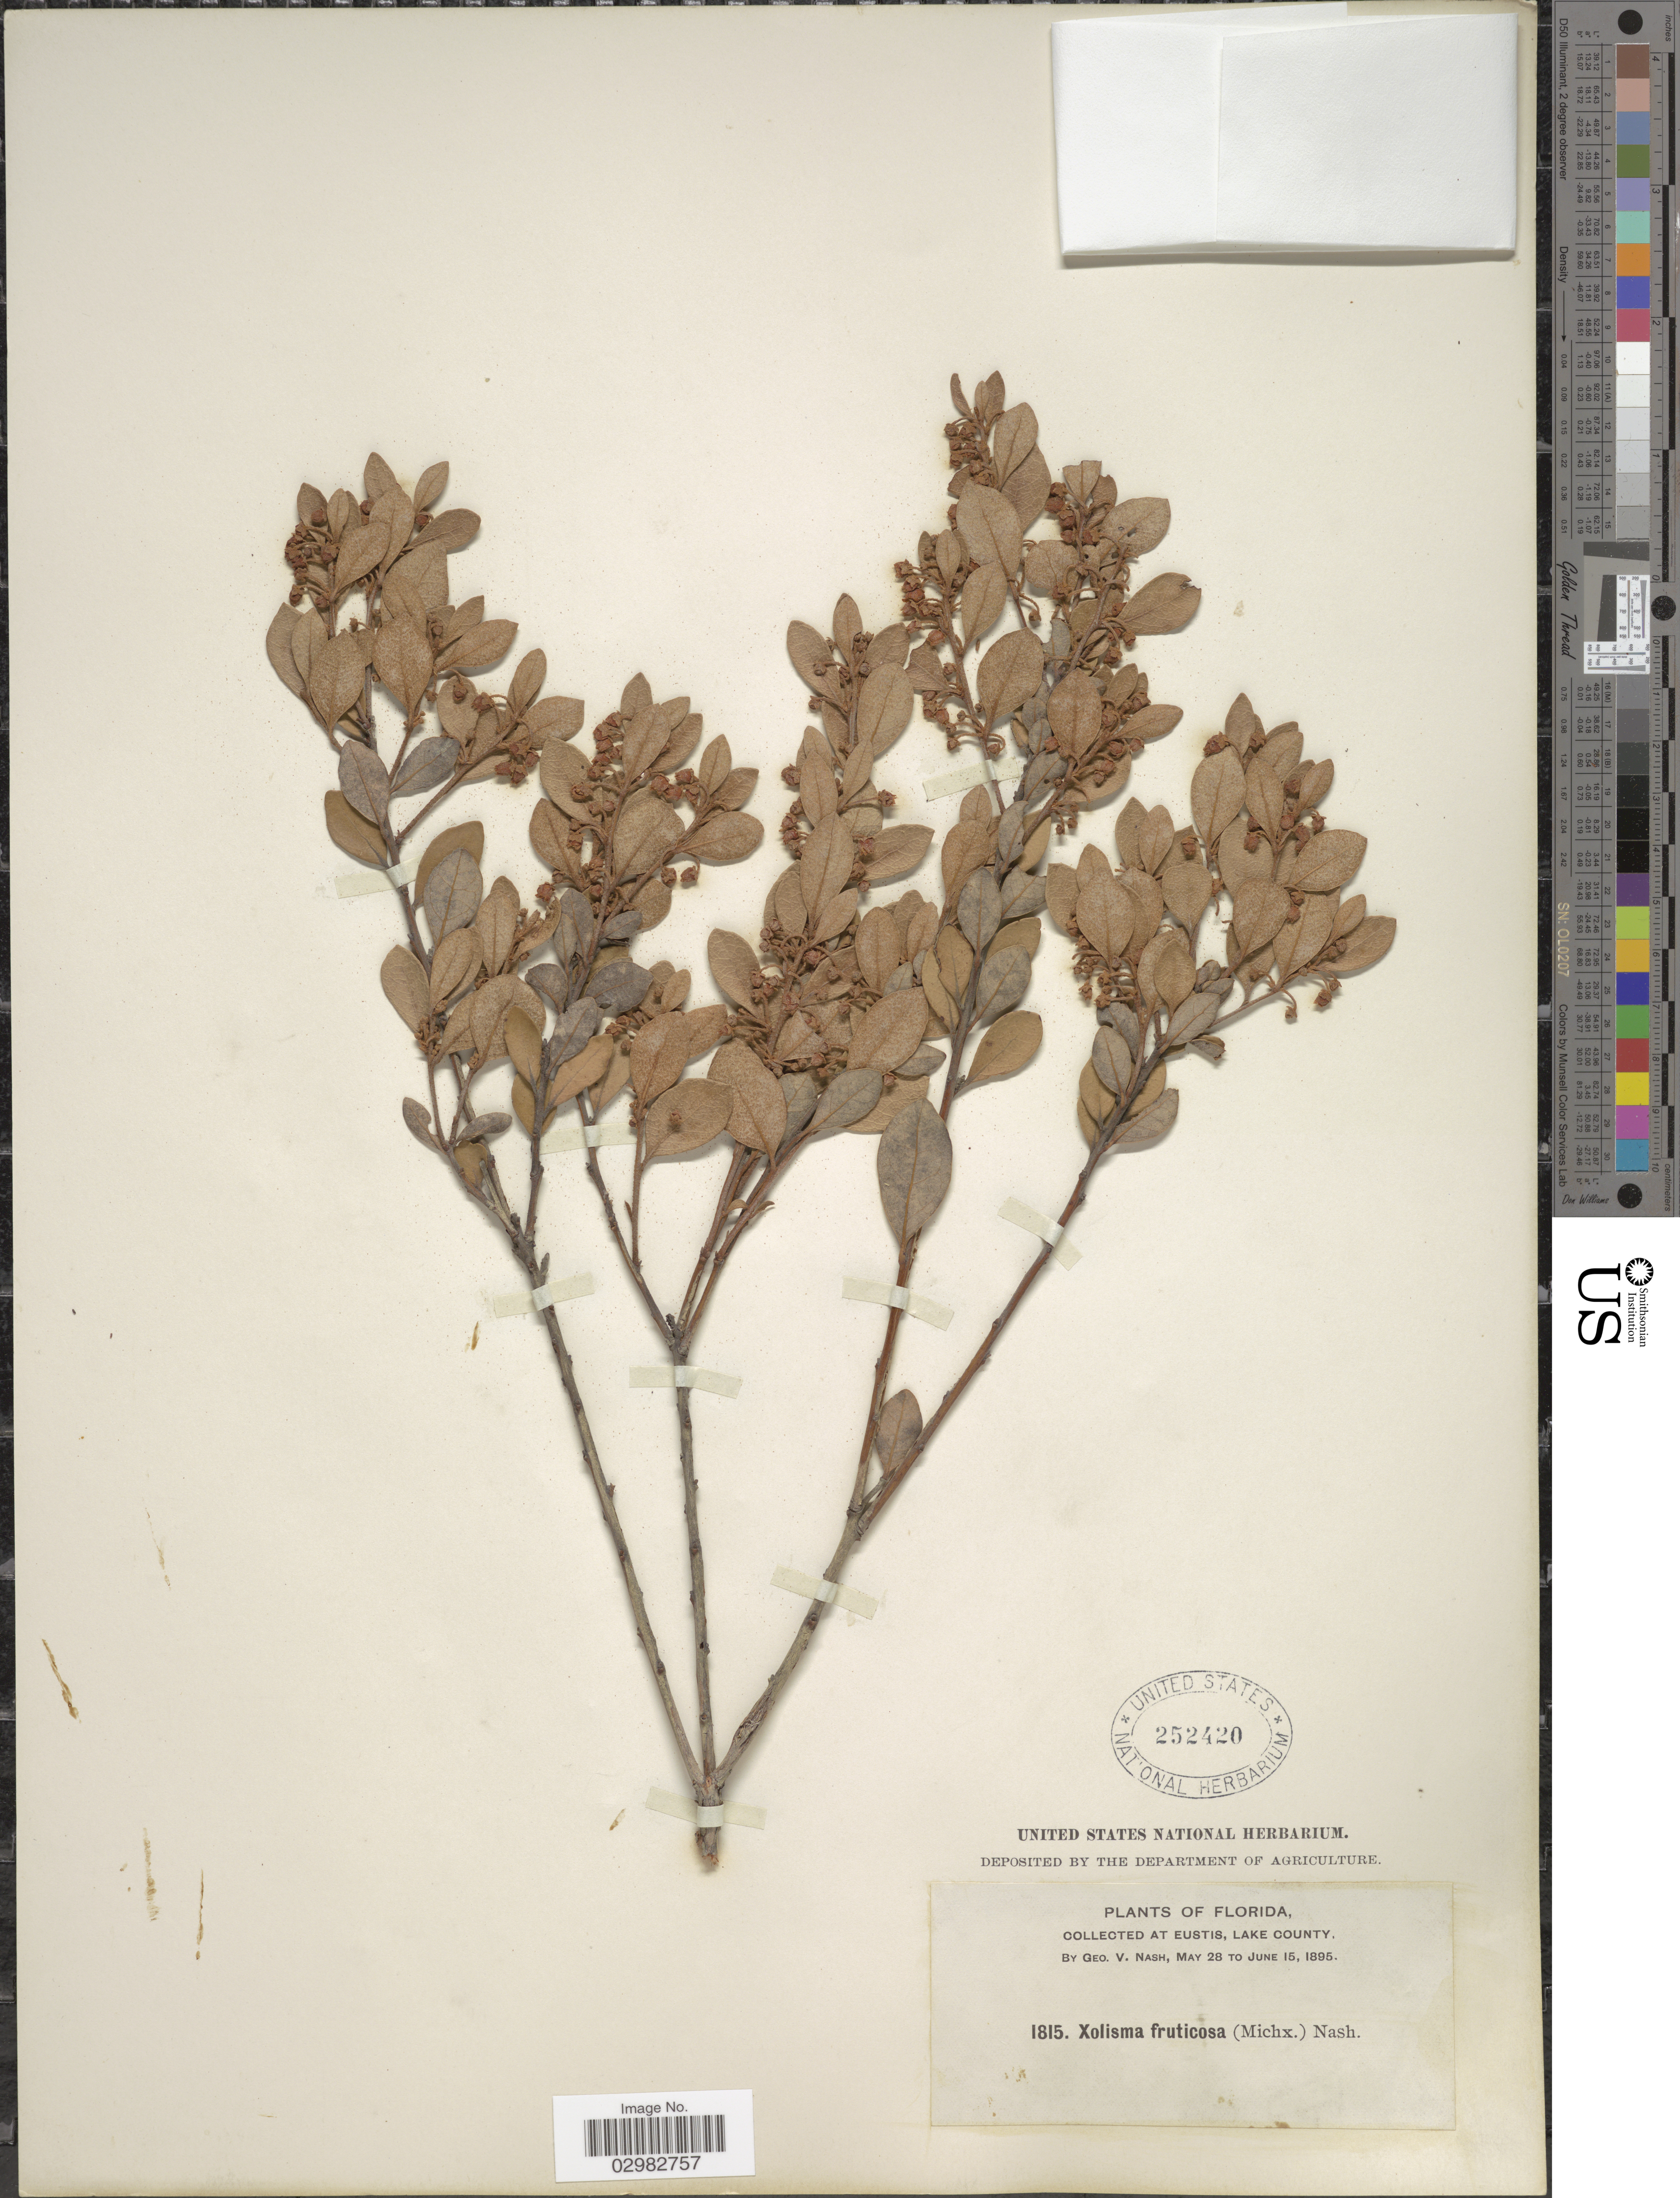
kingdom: Plantae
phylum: Tracheophyta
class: Magnoliopsida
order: Ericales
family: Ericaceae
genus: Lyonia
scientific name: Lyonia fruticosa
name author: (Michx.) G.S. Torr.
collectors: G. V. Nash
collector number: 1815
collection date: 1895-05-28/1895-06-15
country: United States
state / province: Florida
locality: Eustis, Lake County.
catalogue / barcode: US 252420